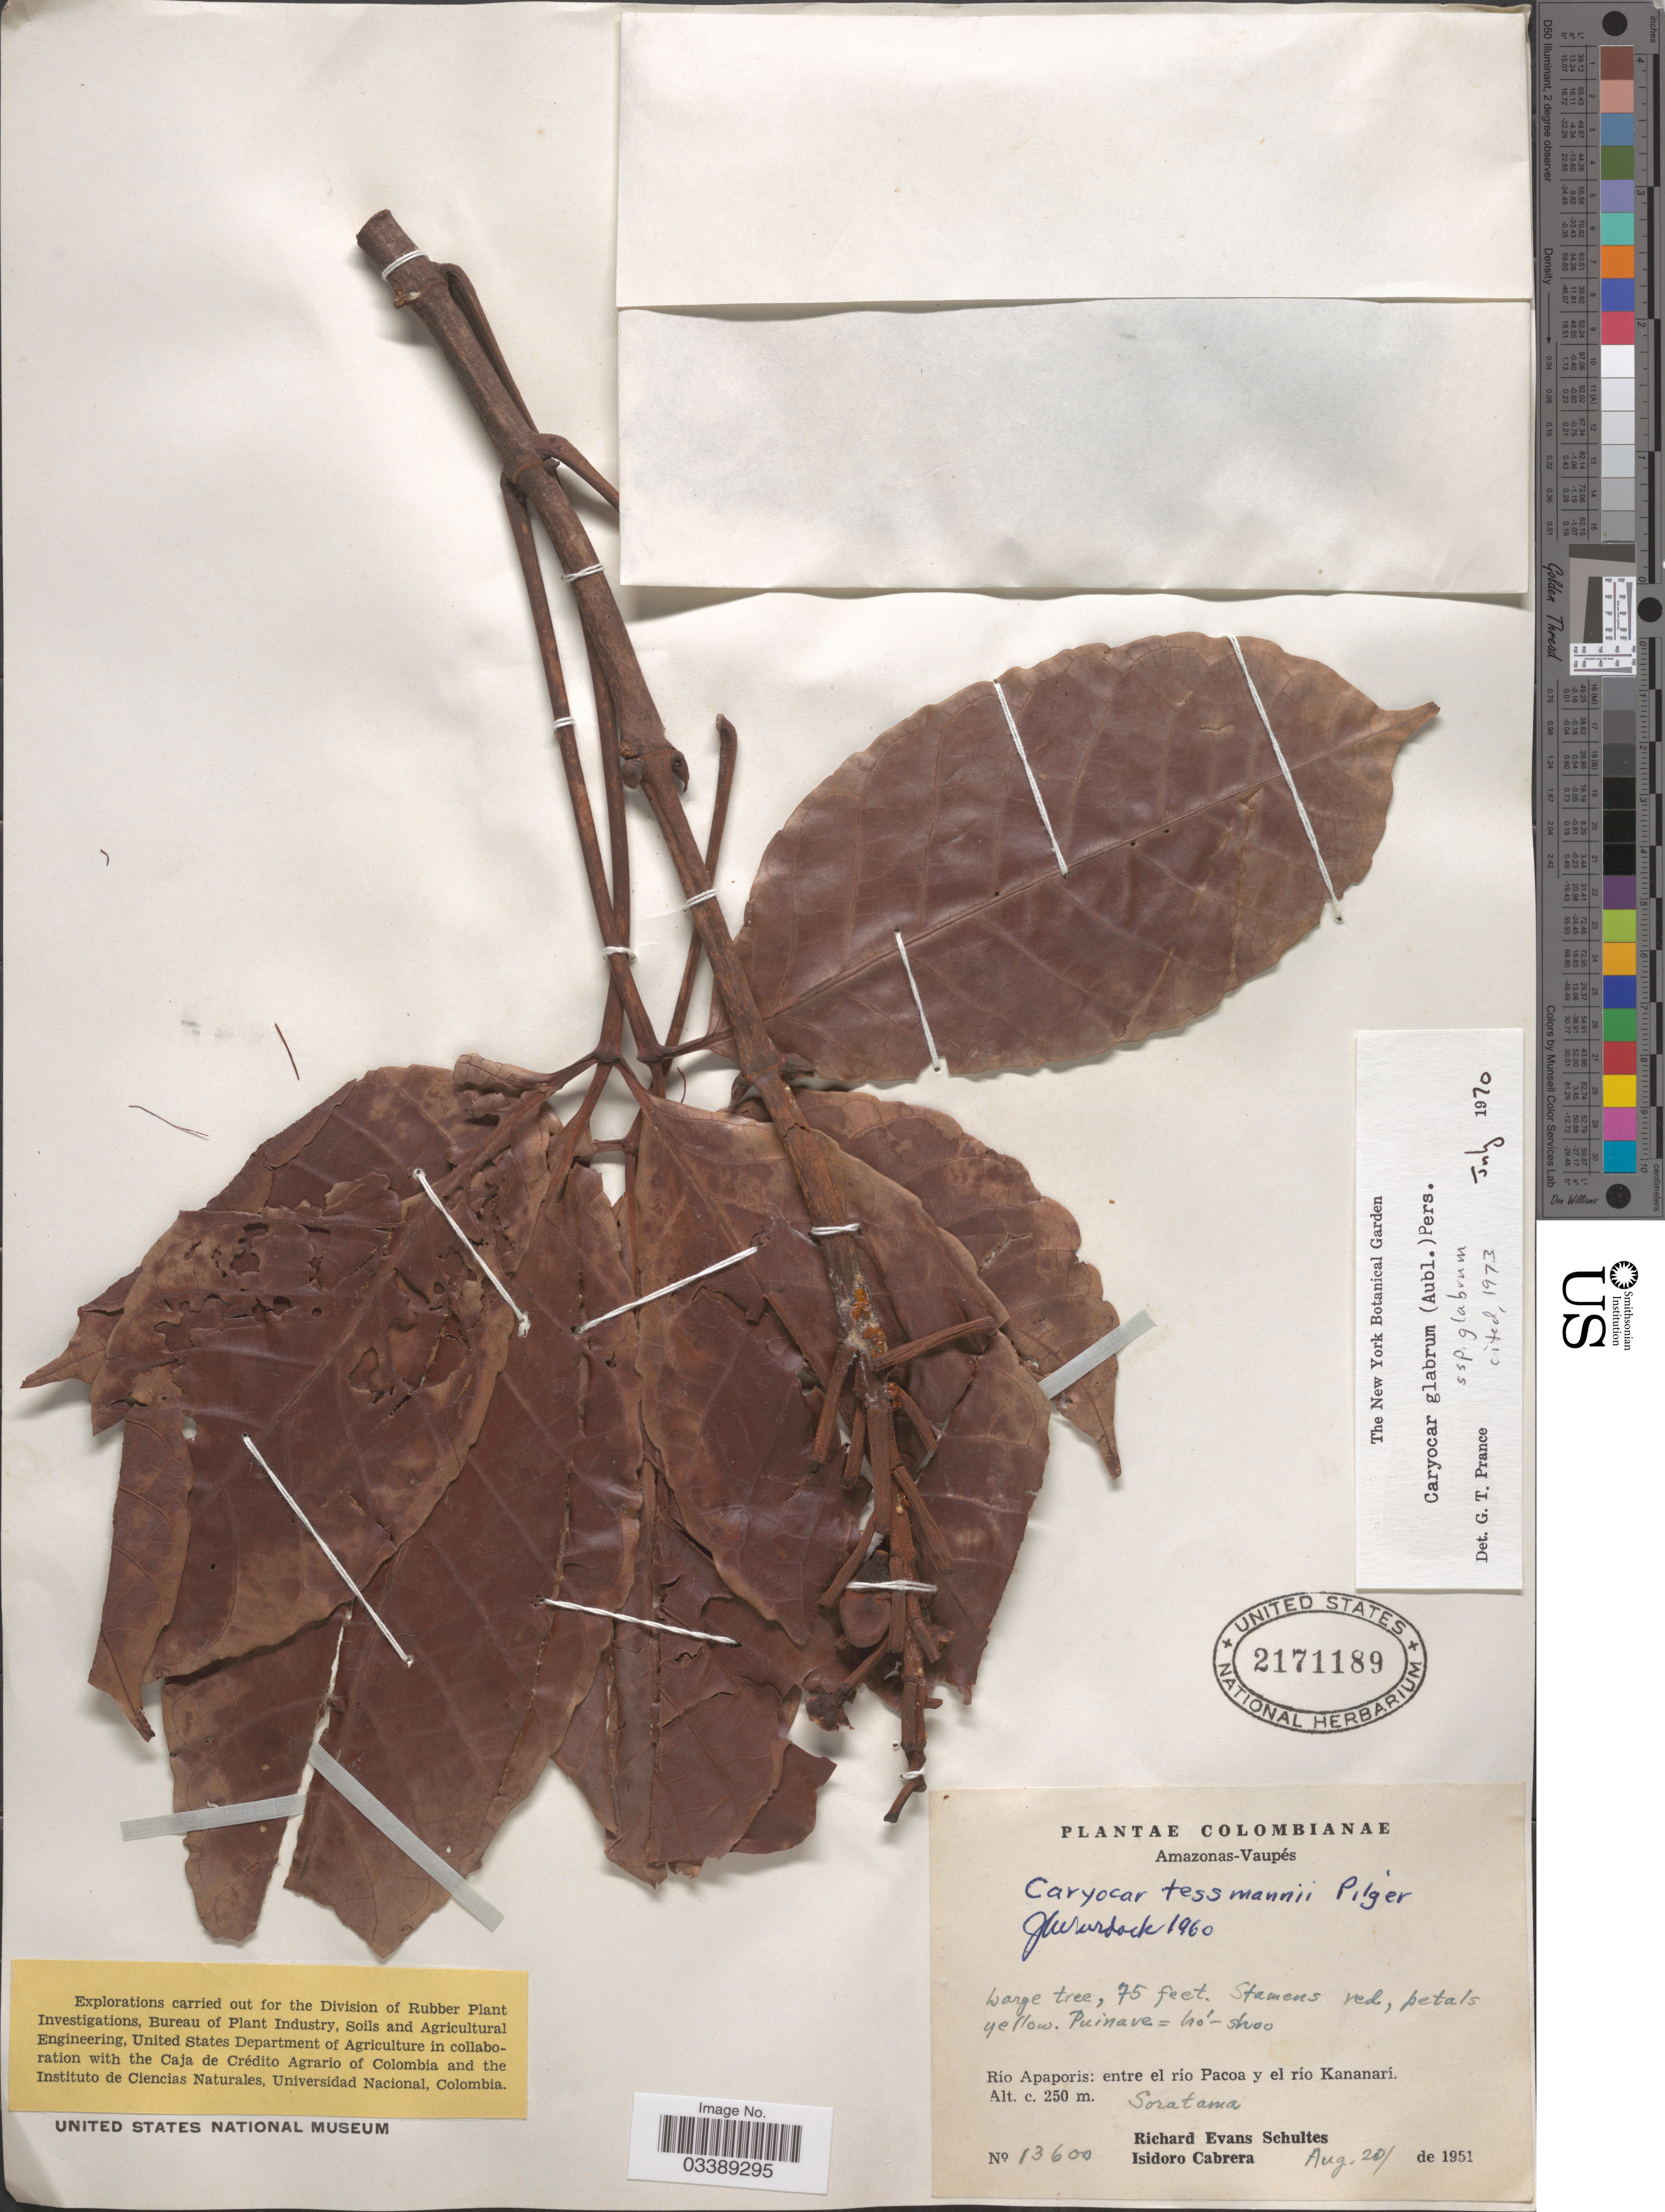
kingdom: Plantae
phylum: Tracheophyta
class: Magnoliopsida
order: Malpighiales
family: Caryocaraceae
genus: Caryocar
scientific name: Caryocar glabrum subsp. glabrum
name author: (Aubl.) Pers.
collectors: R. E. Schultes & I. Cabrera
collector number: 13600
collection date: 1951-08-20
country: Colombia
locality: Amazonas-Vaupés. Río Apaporis: entre el río Pacoa y el río Kananarí. Soratama.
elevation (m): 250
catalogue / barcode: US 2171189